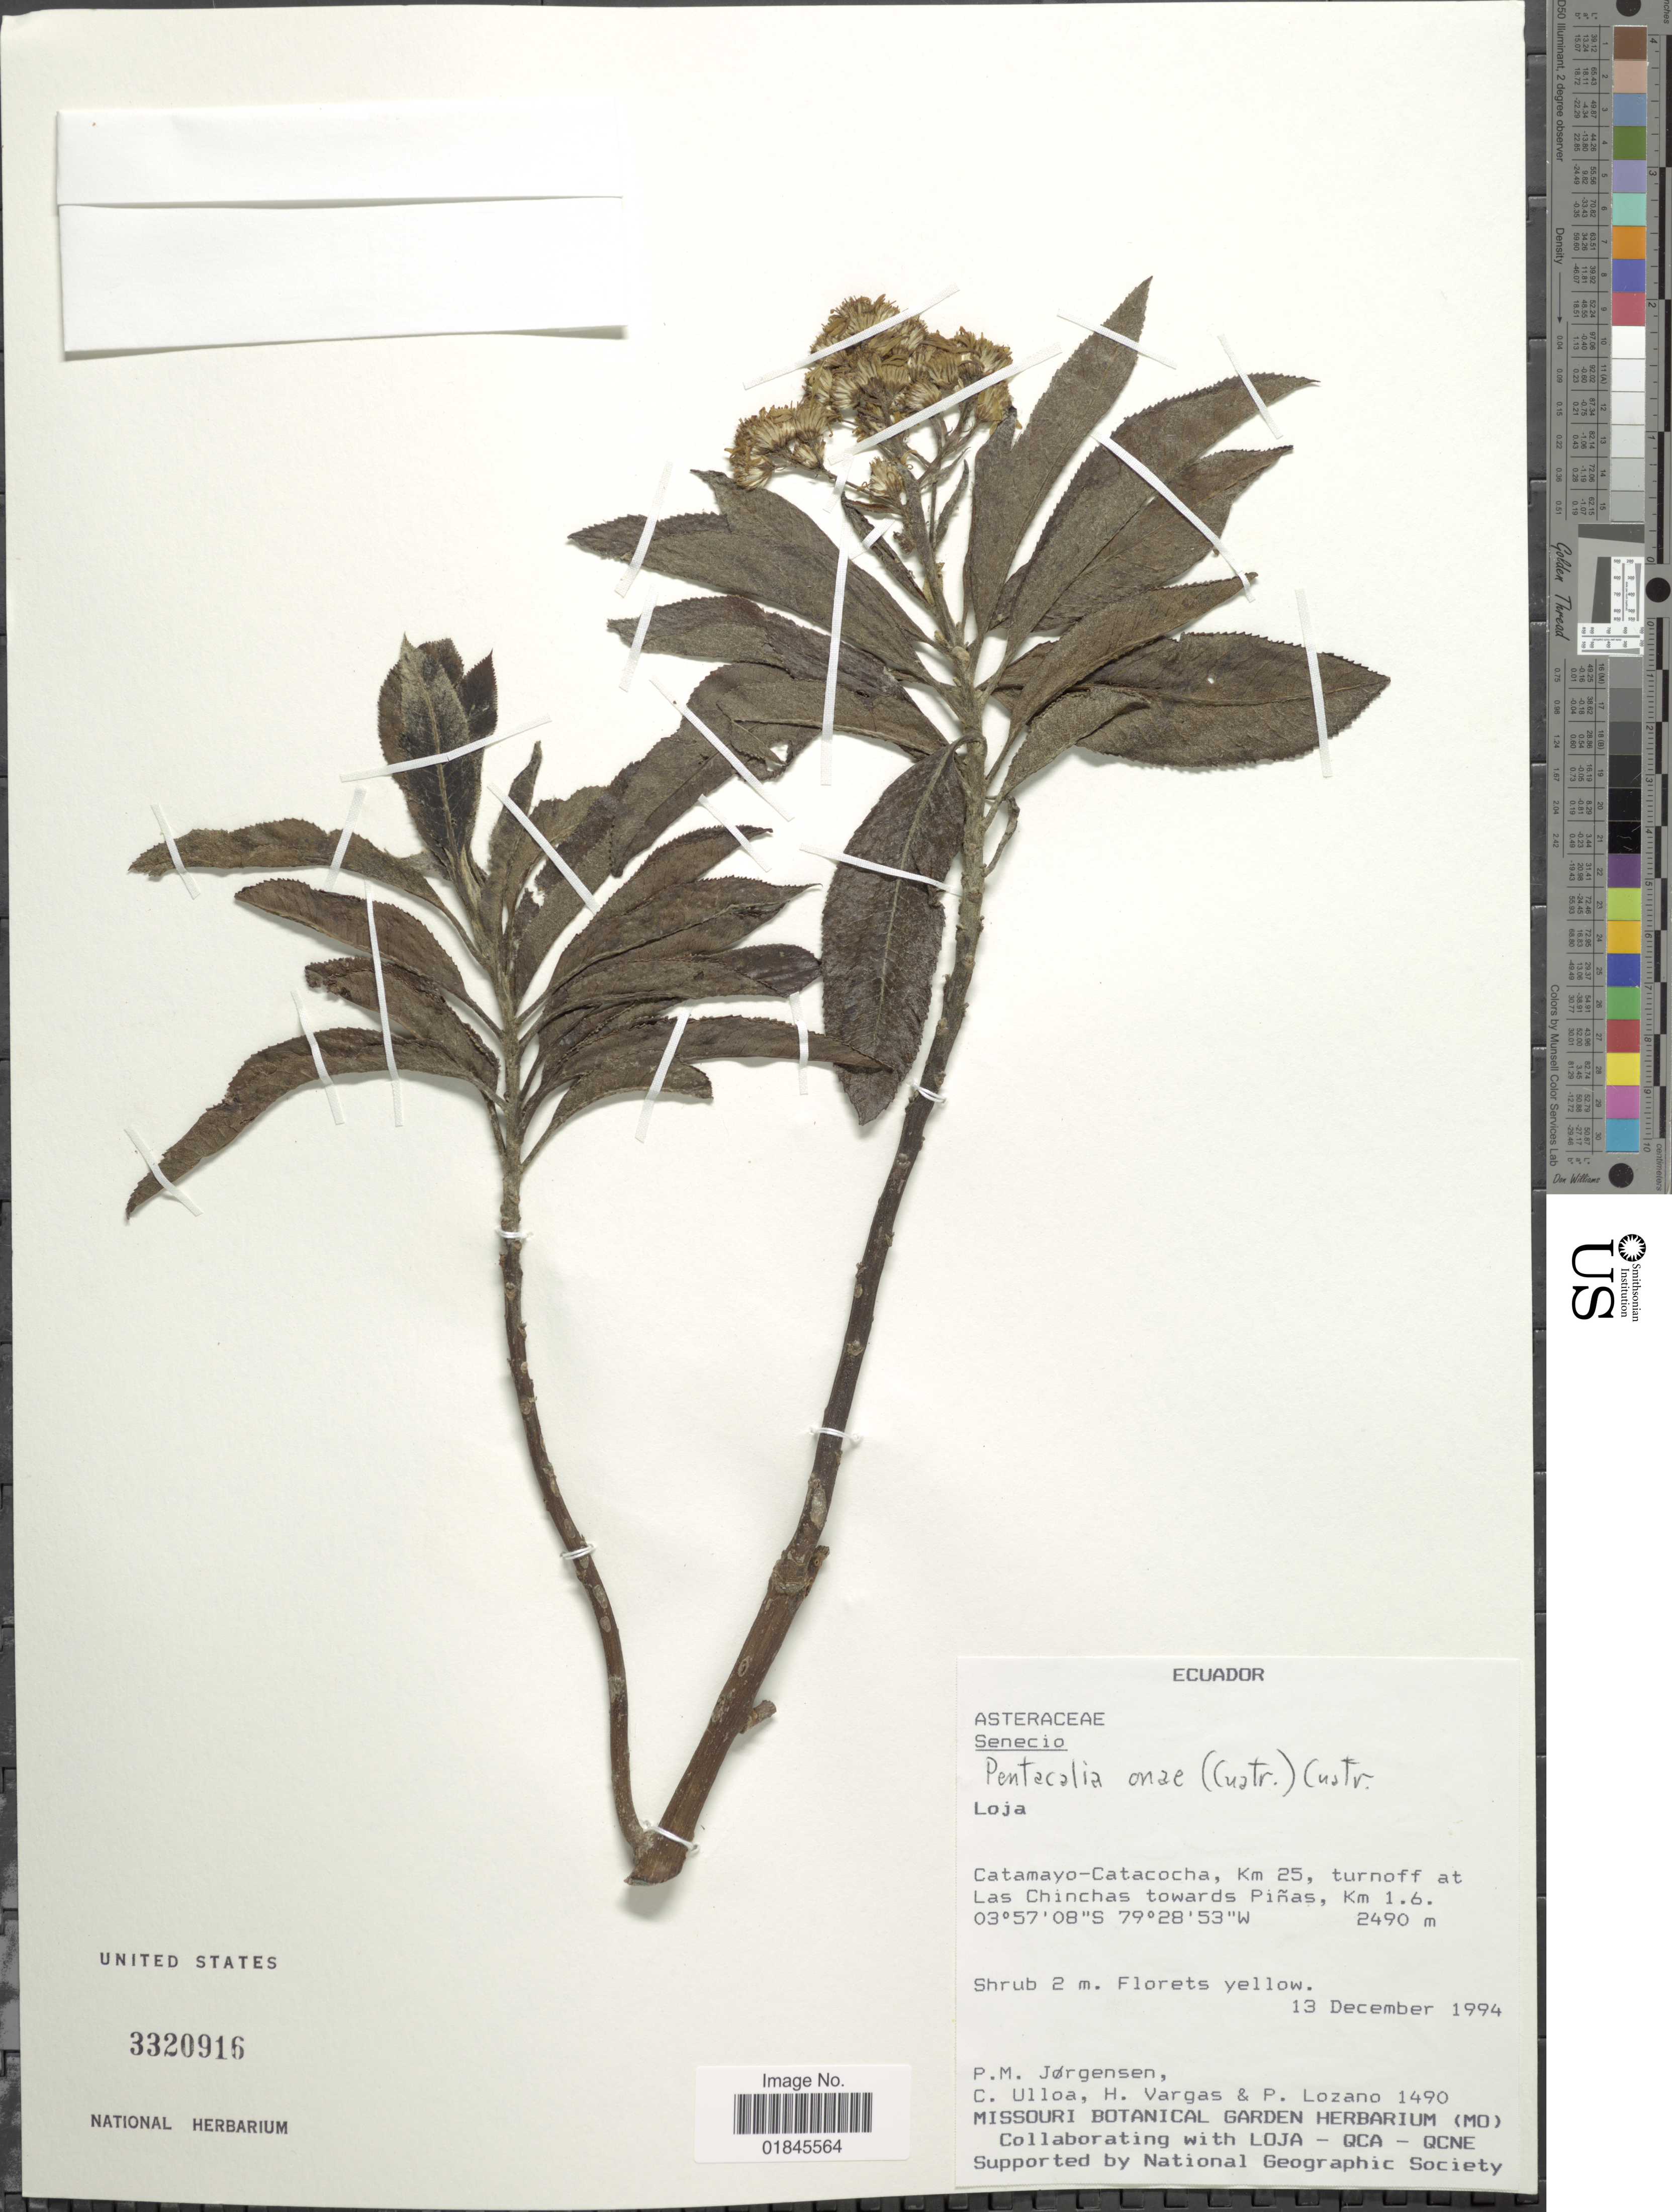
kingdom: Plantae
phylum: Tracheophyta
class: Magnoliopsida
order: Asterales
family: Asteraceae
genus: Pentacalia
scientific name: Pentacalia onae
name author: (Cuatrec.) Cuatrec.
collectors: P. Jørgensen, C. Ulloa, H. Vargas & P. Lozano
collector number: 1490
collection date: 1994-12-13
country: Ecuador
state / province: Loja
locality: Loja. Catamayo-Catacocha, Km 25, turnoff at Las Chinchas towards Piñas, Km 1.6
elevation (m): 2490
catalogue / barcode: US 3320916